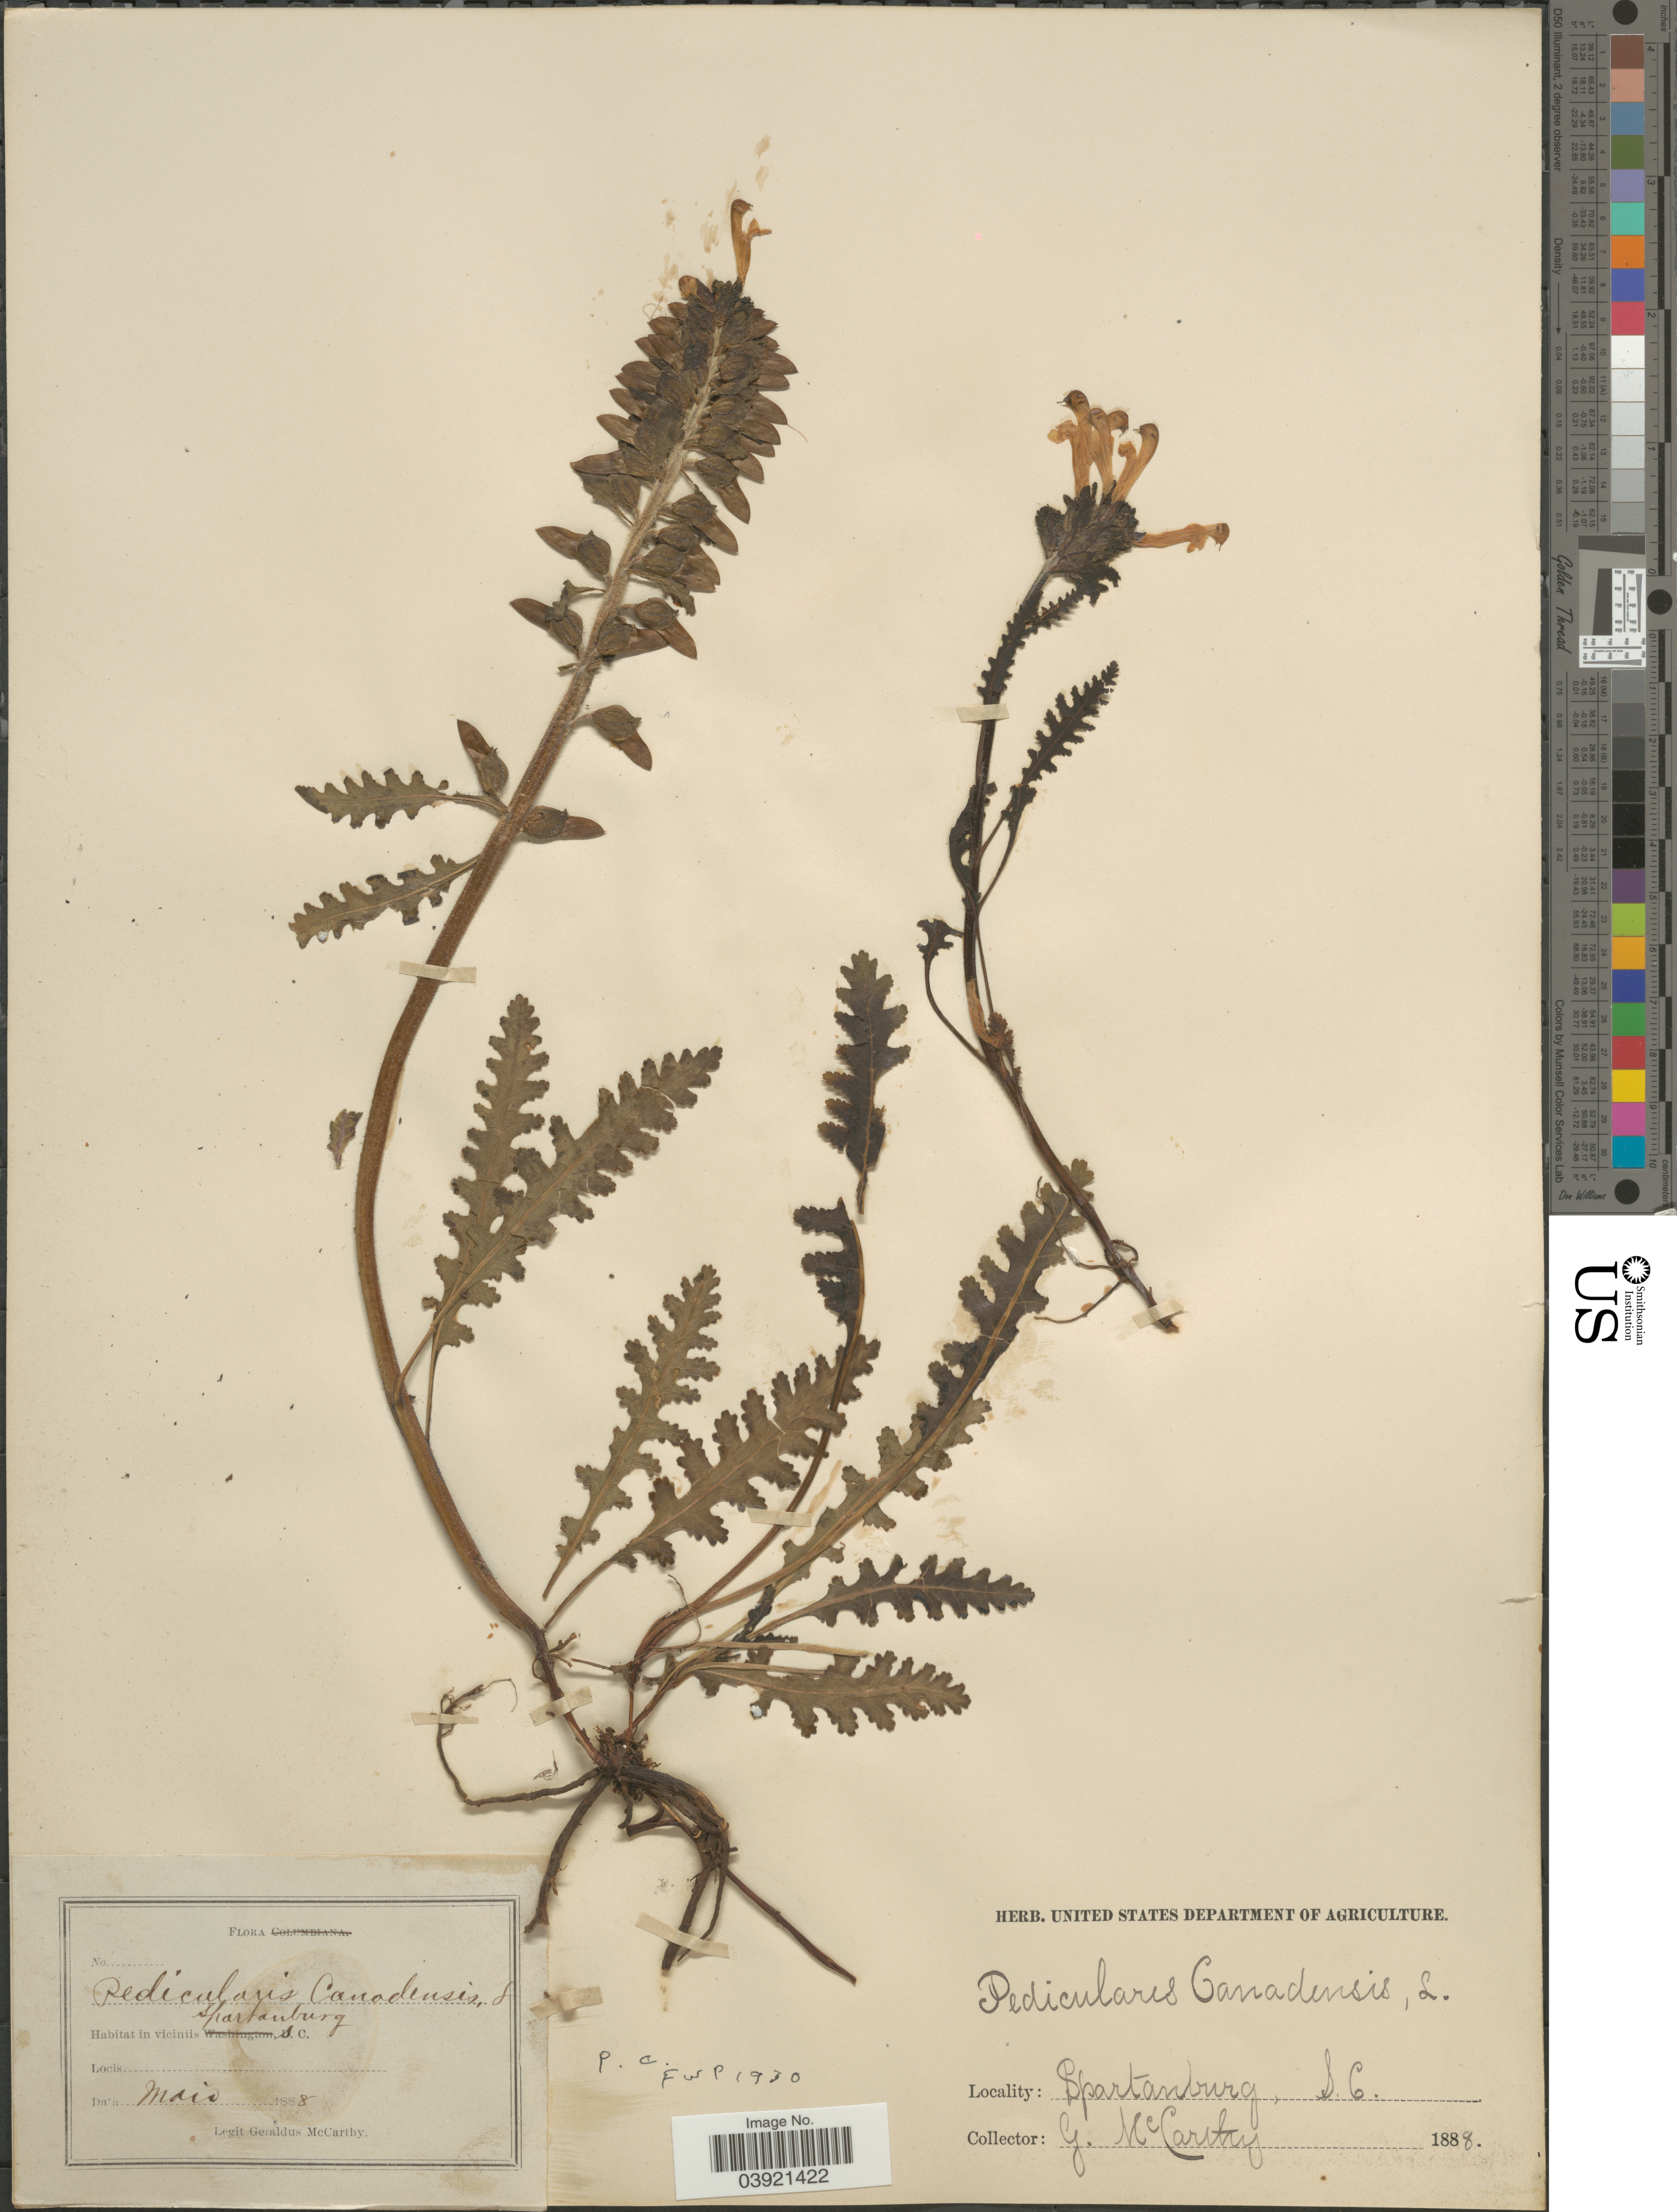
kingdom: Plantae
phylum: Tracheophyta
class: Magnoliopsida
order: Lamiales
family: Orobanchaceae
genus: Pedicularis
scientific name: Pedicularis canadensis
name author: L.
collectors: G. McCarthy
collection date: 1888-05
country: United States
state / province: South Carolina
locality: In viciniis Spartanburg.